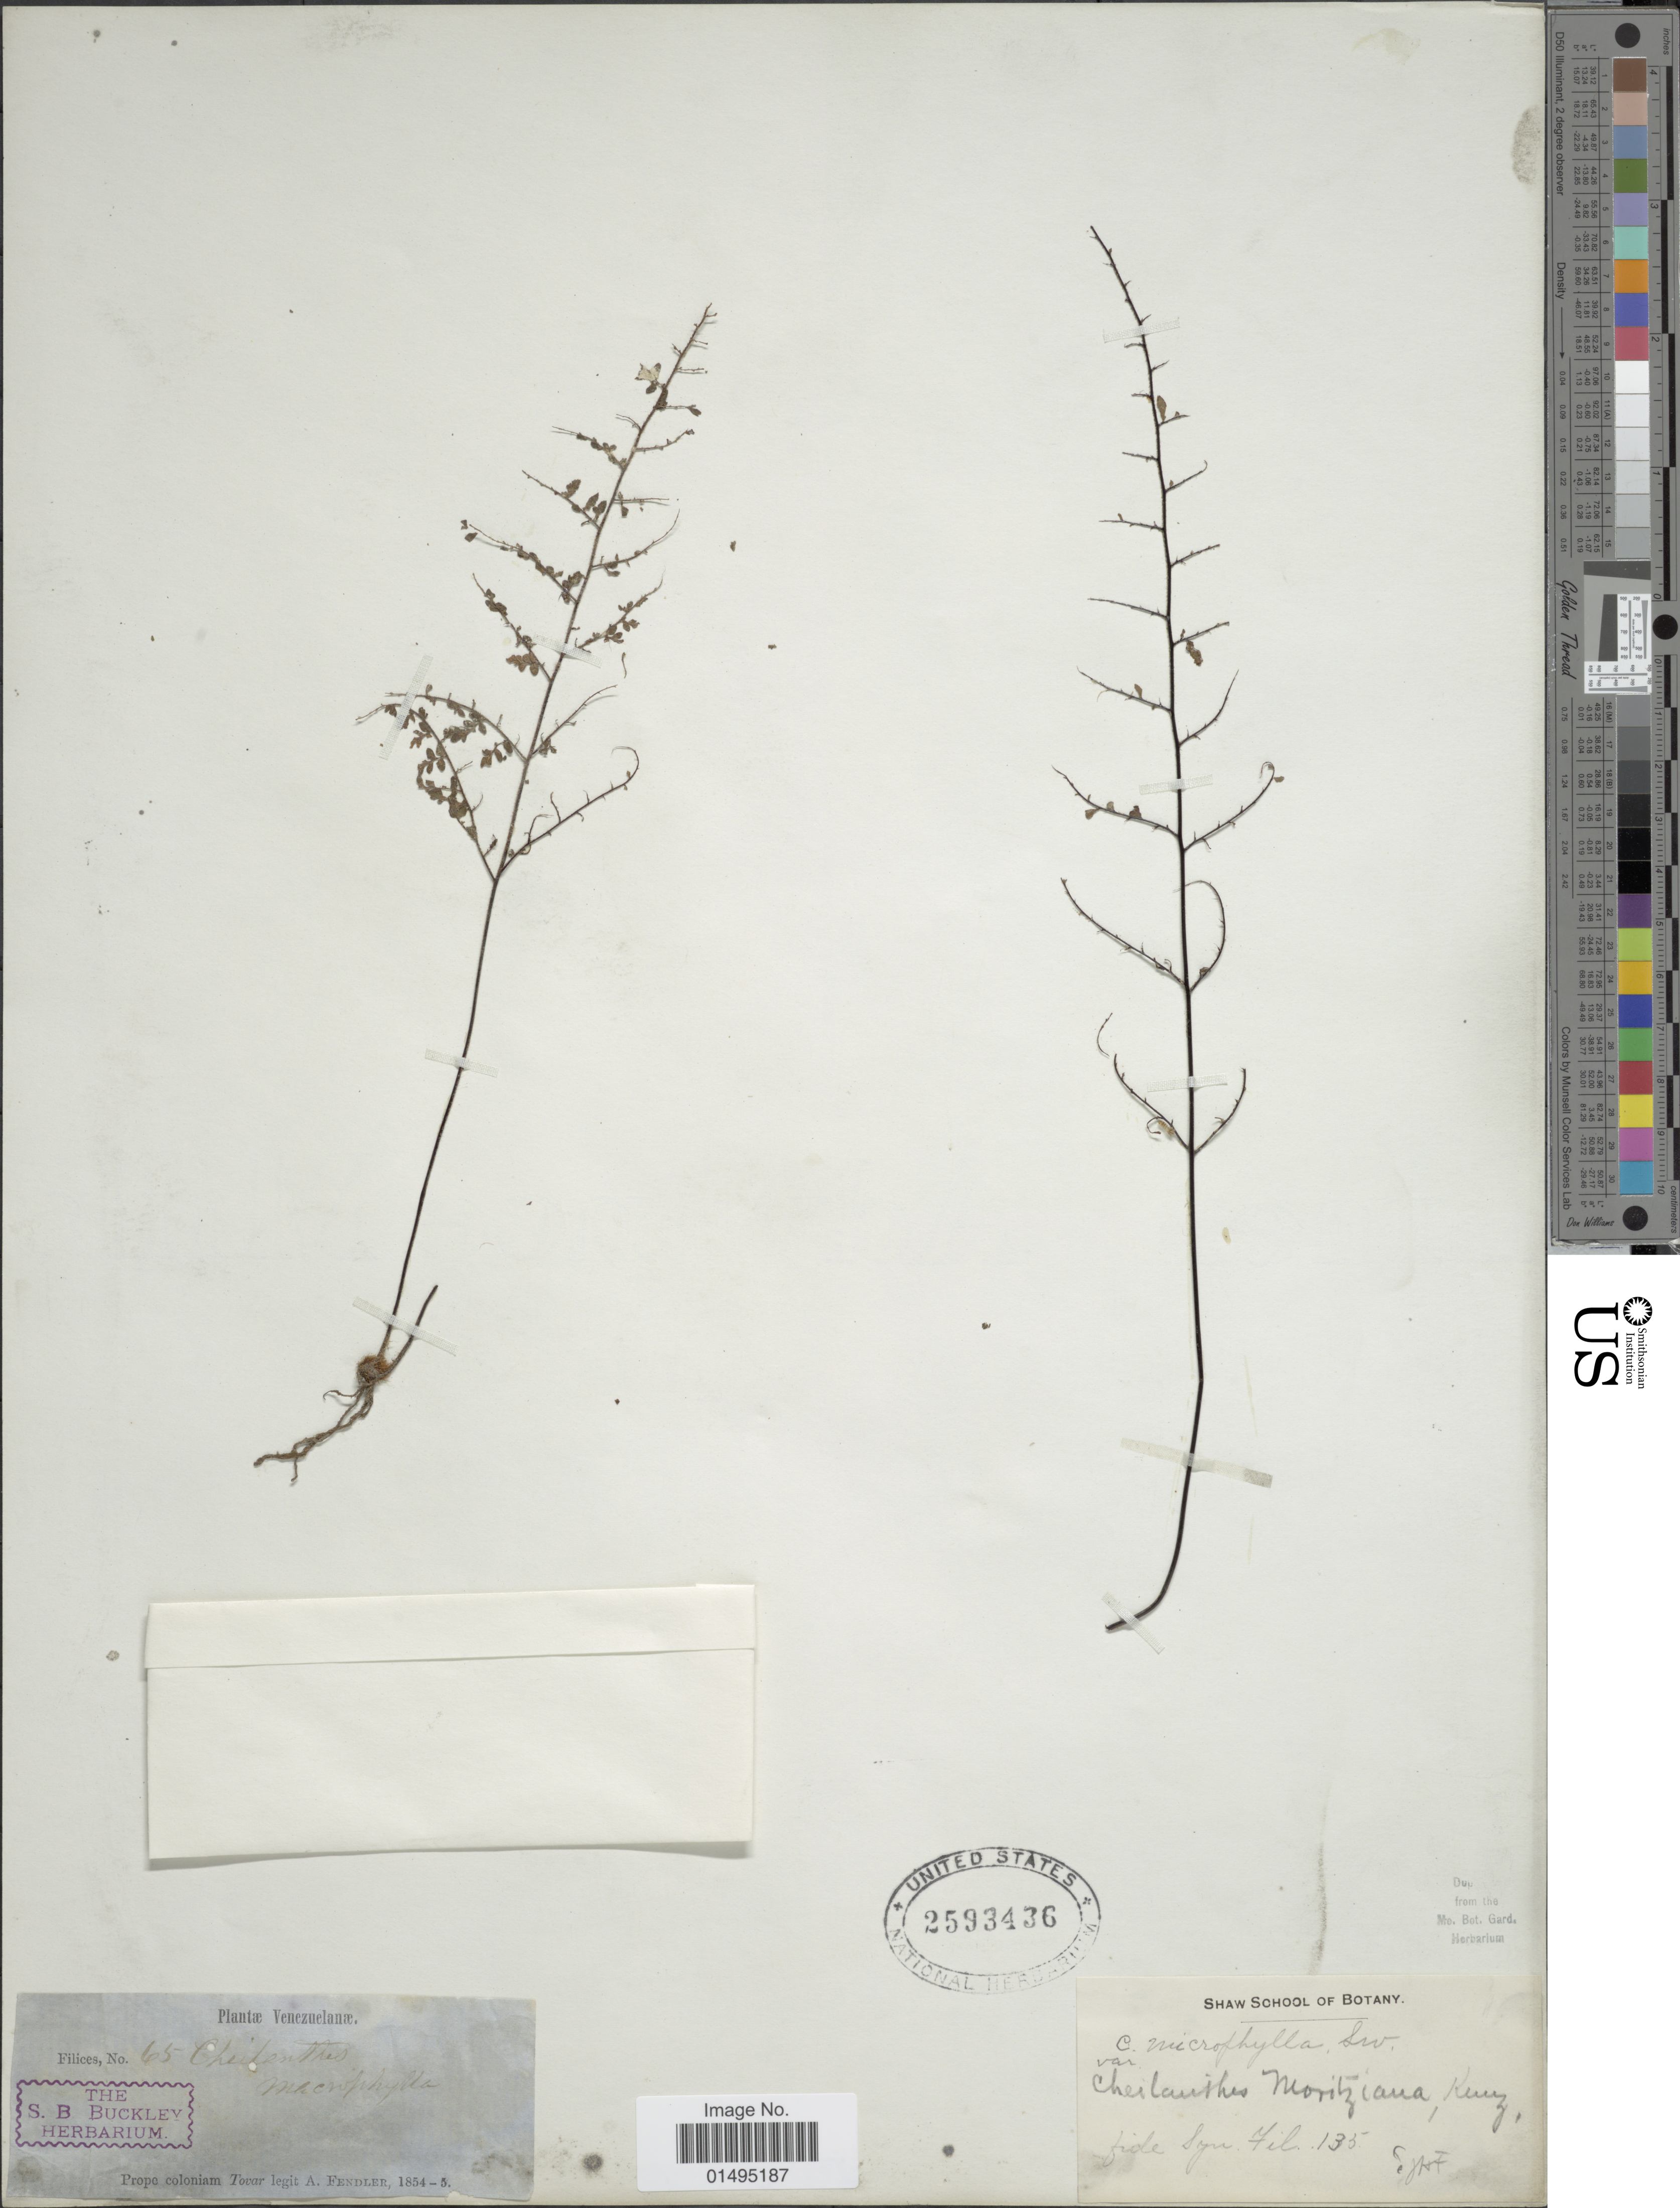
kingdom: Plantae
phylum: Tracheophyta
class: Polypodiopsida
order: Polypodiales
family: Pteridaceae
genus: Myriopteris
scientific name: Myriopteris microphylla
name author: (Sw.) Grusz & Windham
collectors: A. Fendler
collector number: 65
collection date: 1854/1855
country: Venezuela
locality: Prope coloniam Tovar.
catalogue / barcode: US 2593436